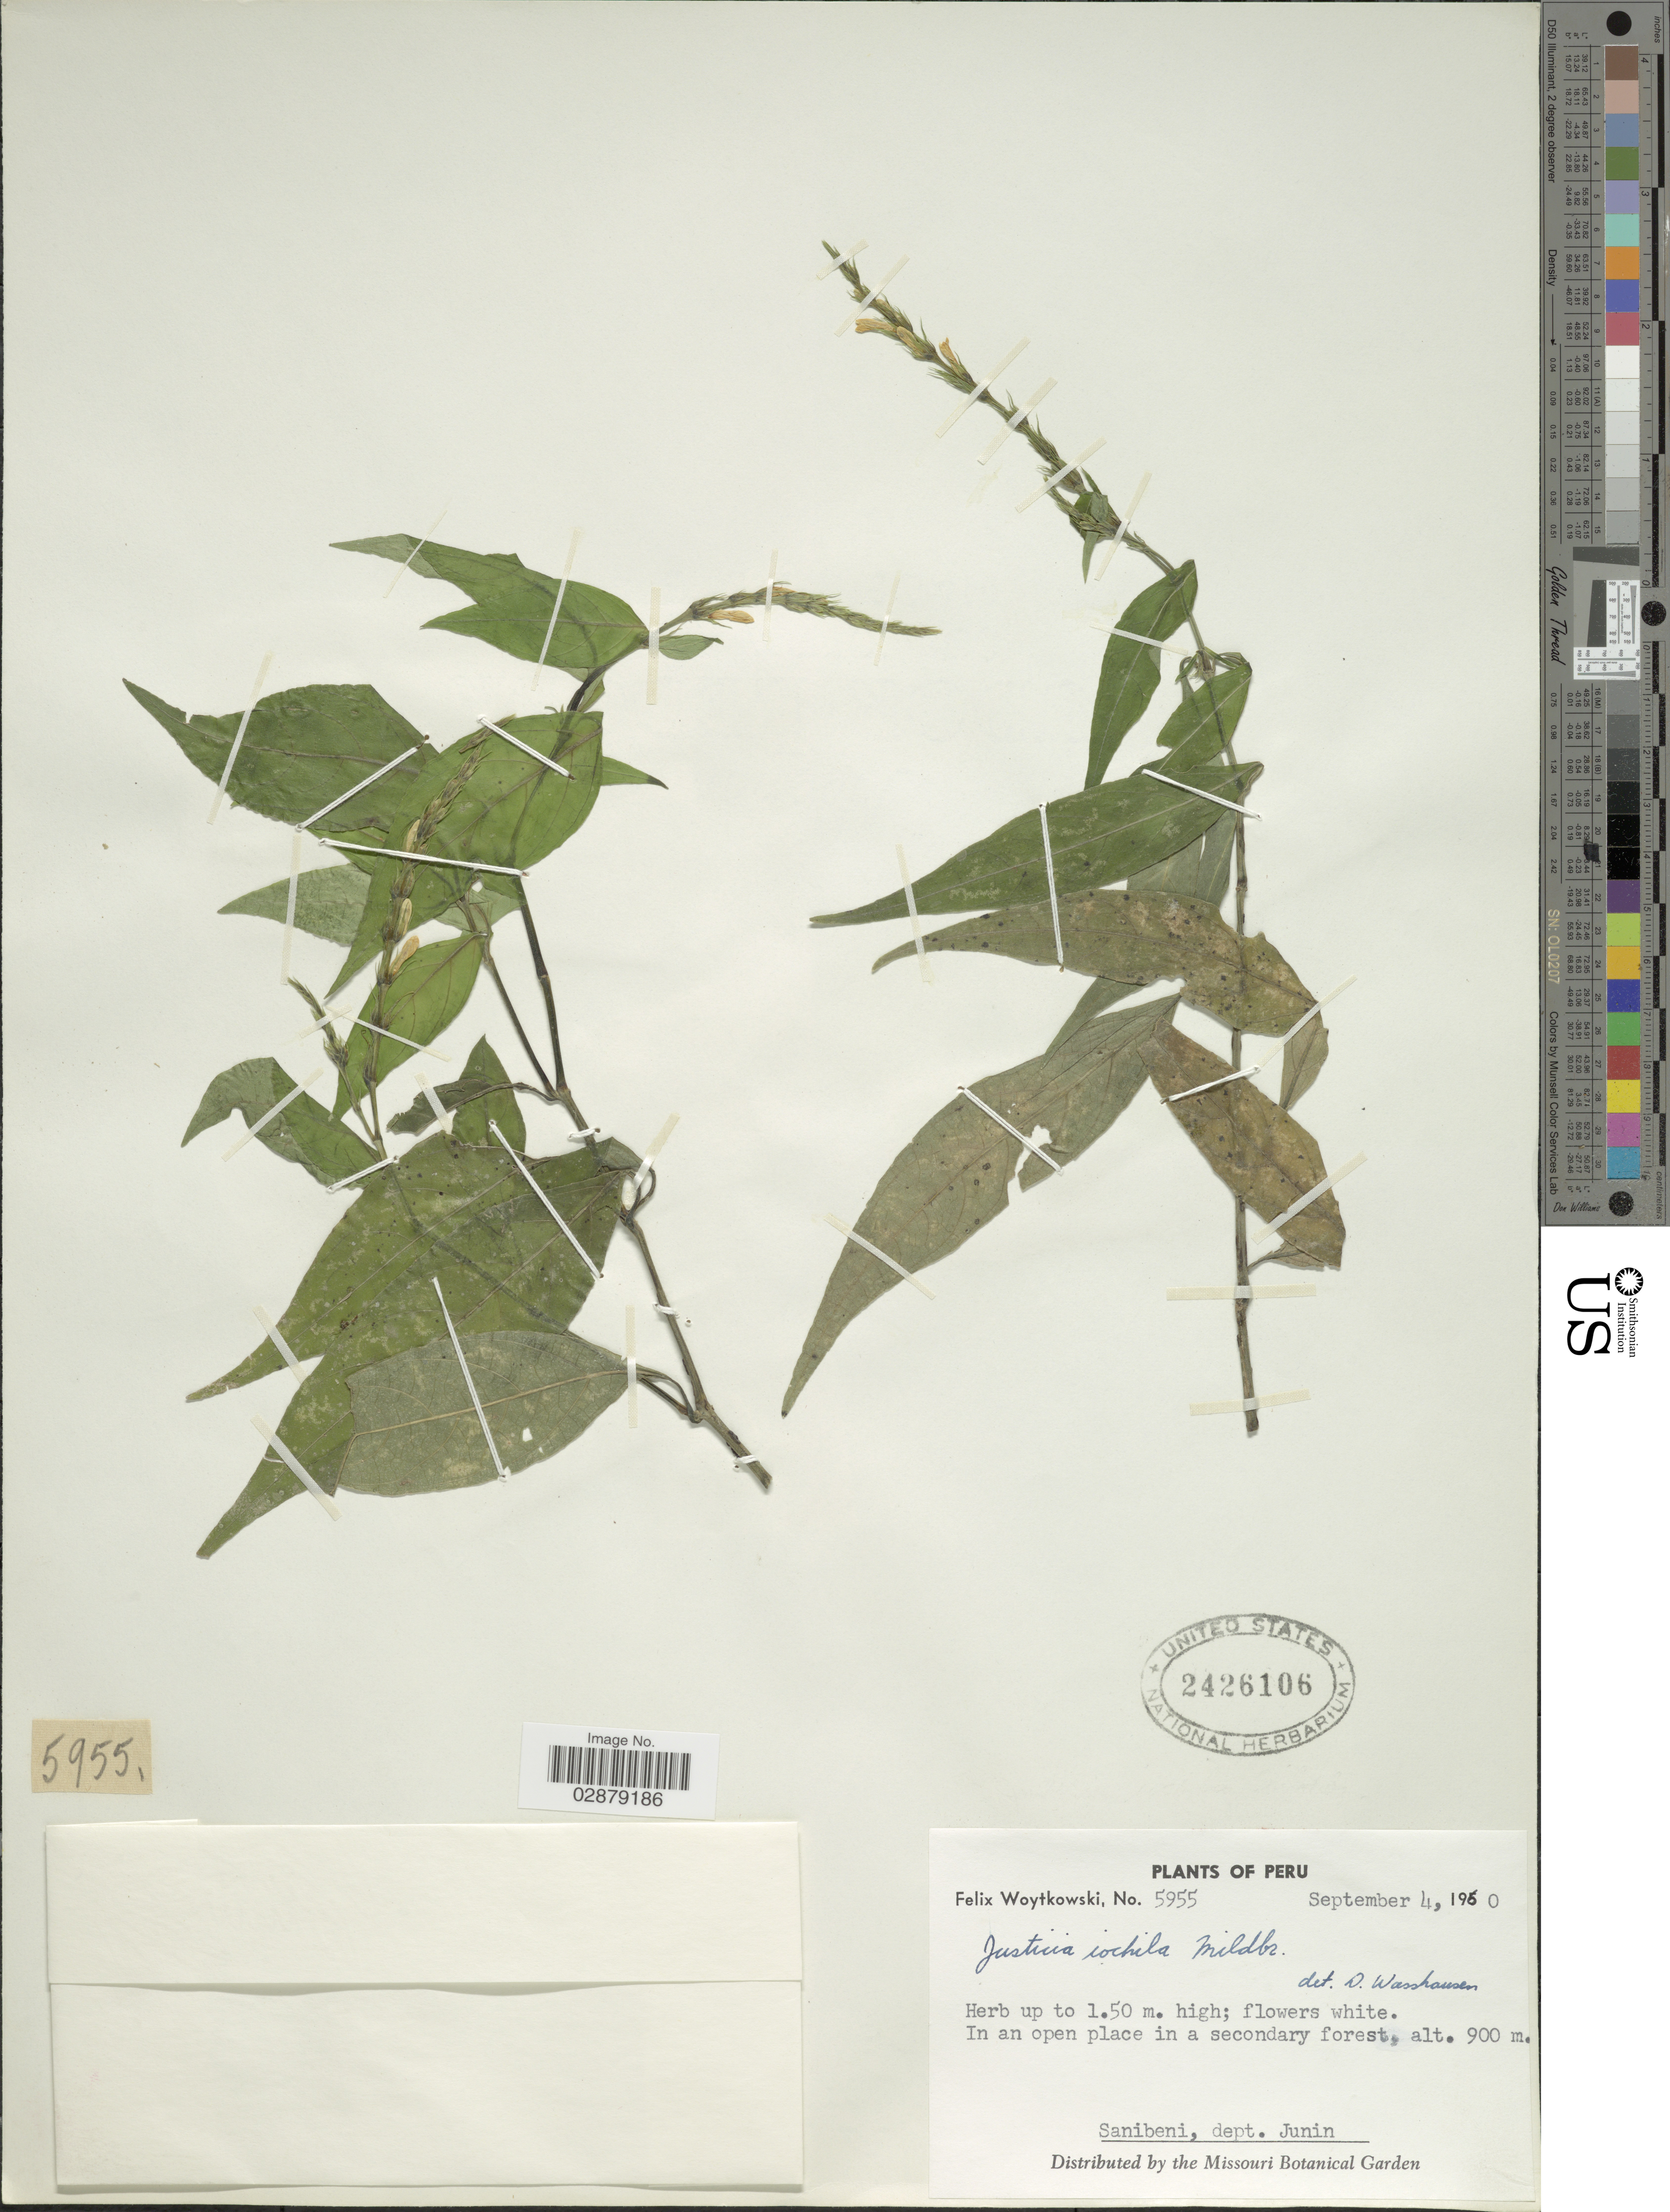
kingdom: Plantae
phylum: Tracheophyta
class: Magnoliopsida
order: Lamiales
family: Acanthaceae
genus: Justicia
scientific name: Justicia iochila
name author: Mildbr.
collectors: F. Woytkowski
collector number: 5955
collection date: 1960-09-04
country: Peru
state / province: Junín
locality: Sanibeni, dept. Junin.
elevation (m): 900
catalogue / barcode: US 2426106